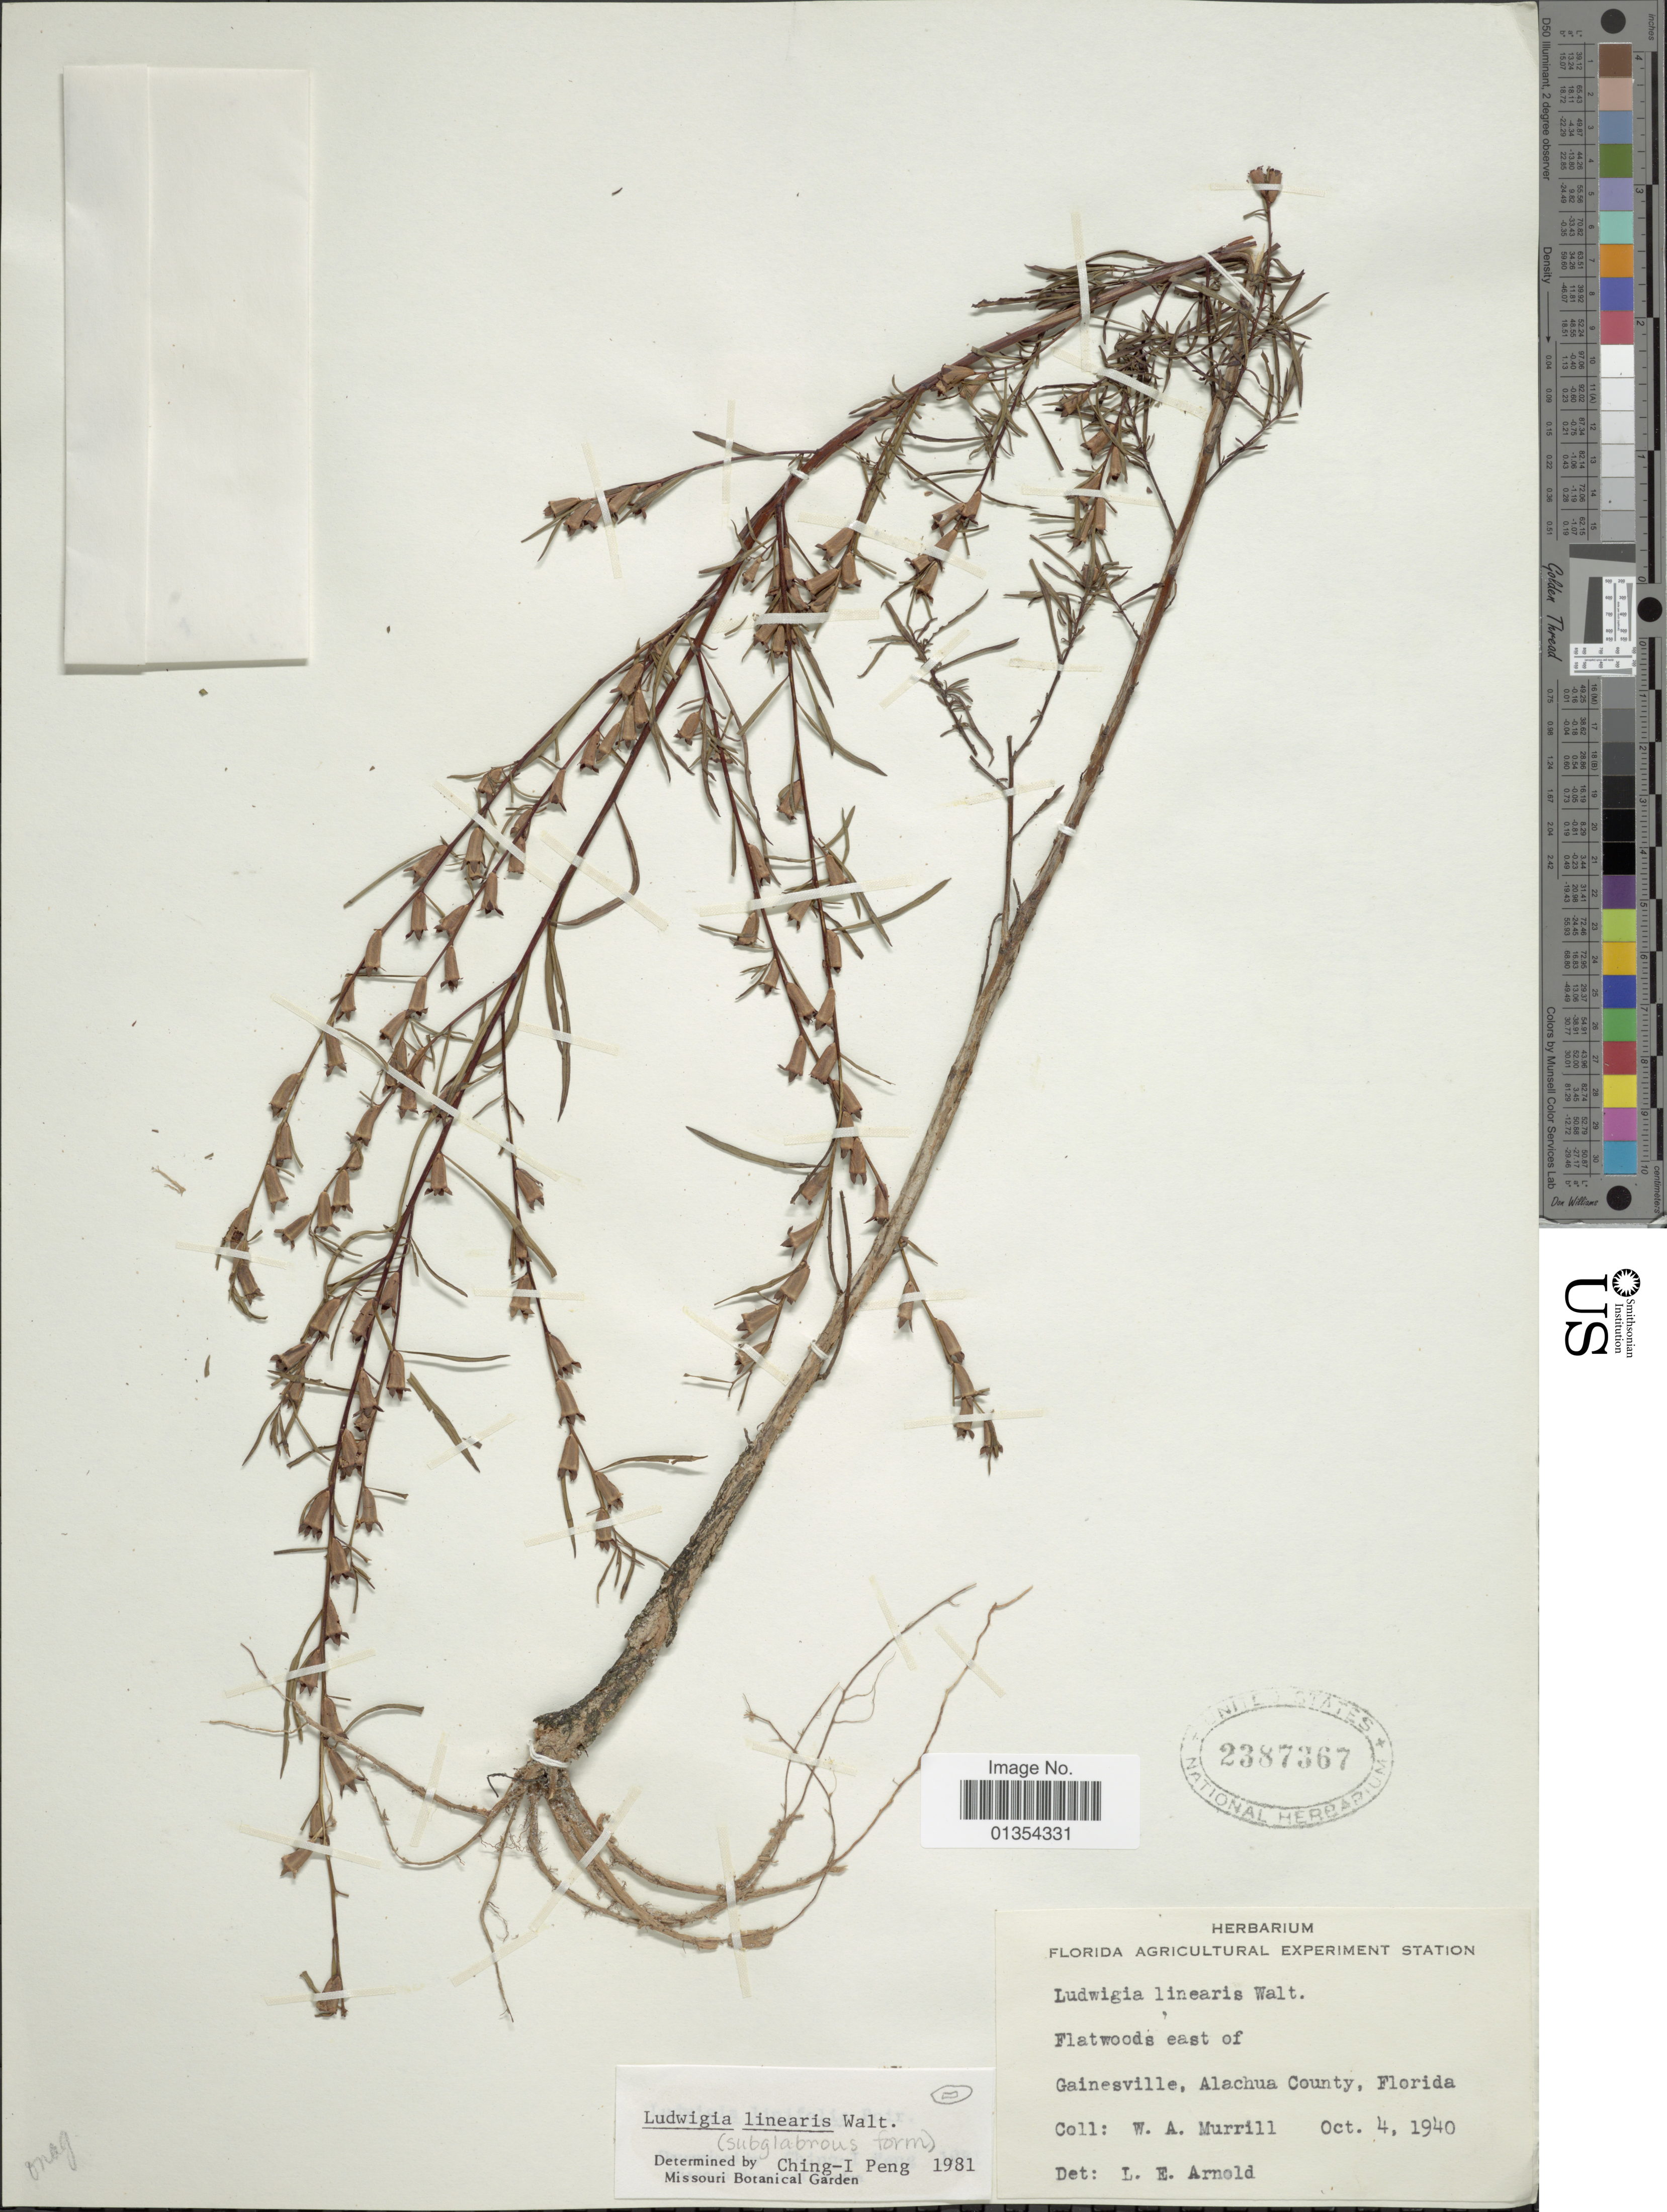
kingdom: Plantae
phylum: Tracheophyta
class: Magnoliopsida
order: Myrtales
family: Onagraceae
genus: Ludwigia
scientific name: Ludwigia linearis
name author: Walter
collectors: W. A. Murrill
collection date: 1940-10-04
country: United States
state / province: Florida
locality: Gainesville, Alachua County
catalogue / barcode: US 2387367